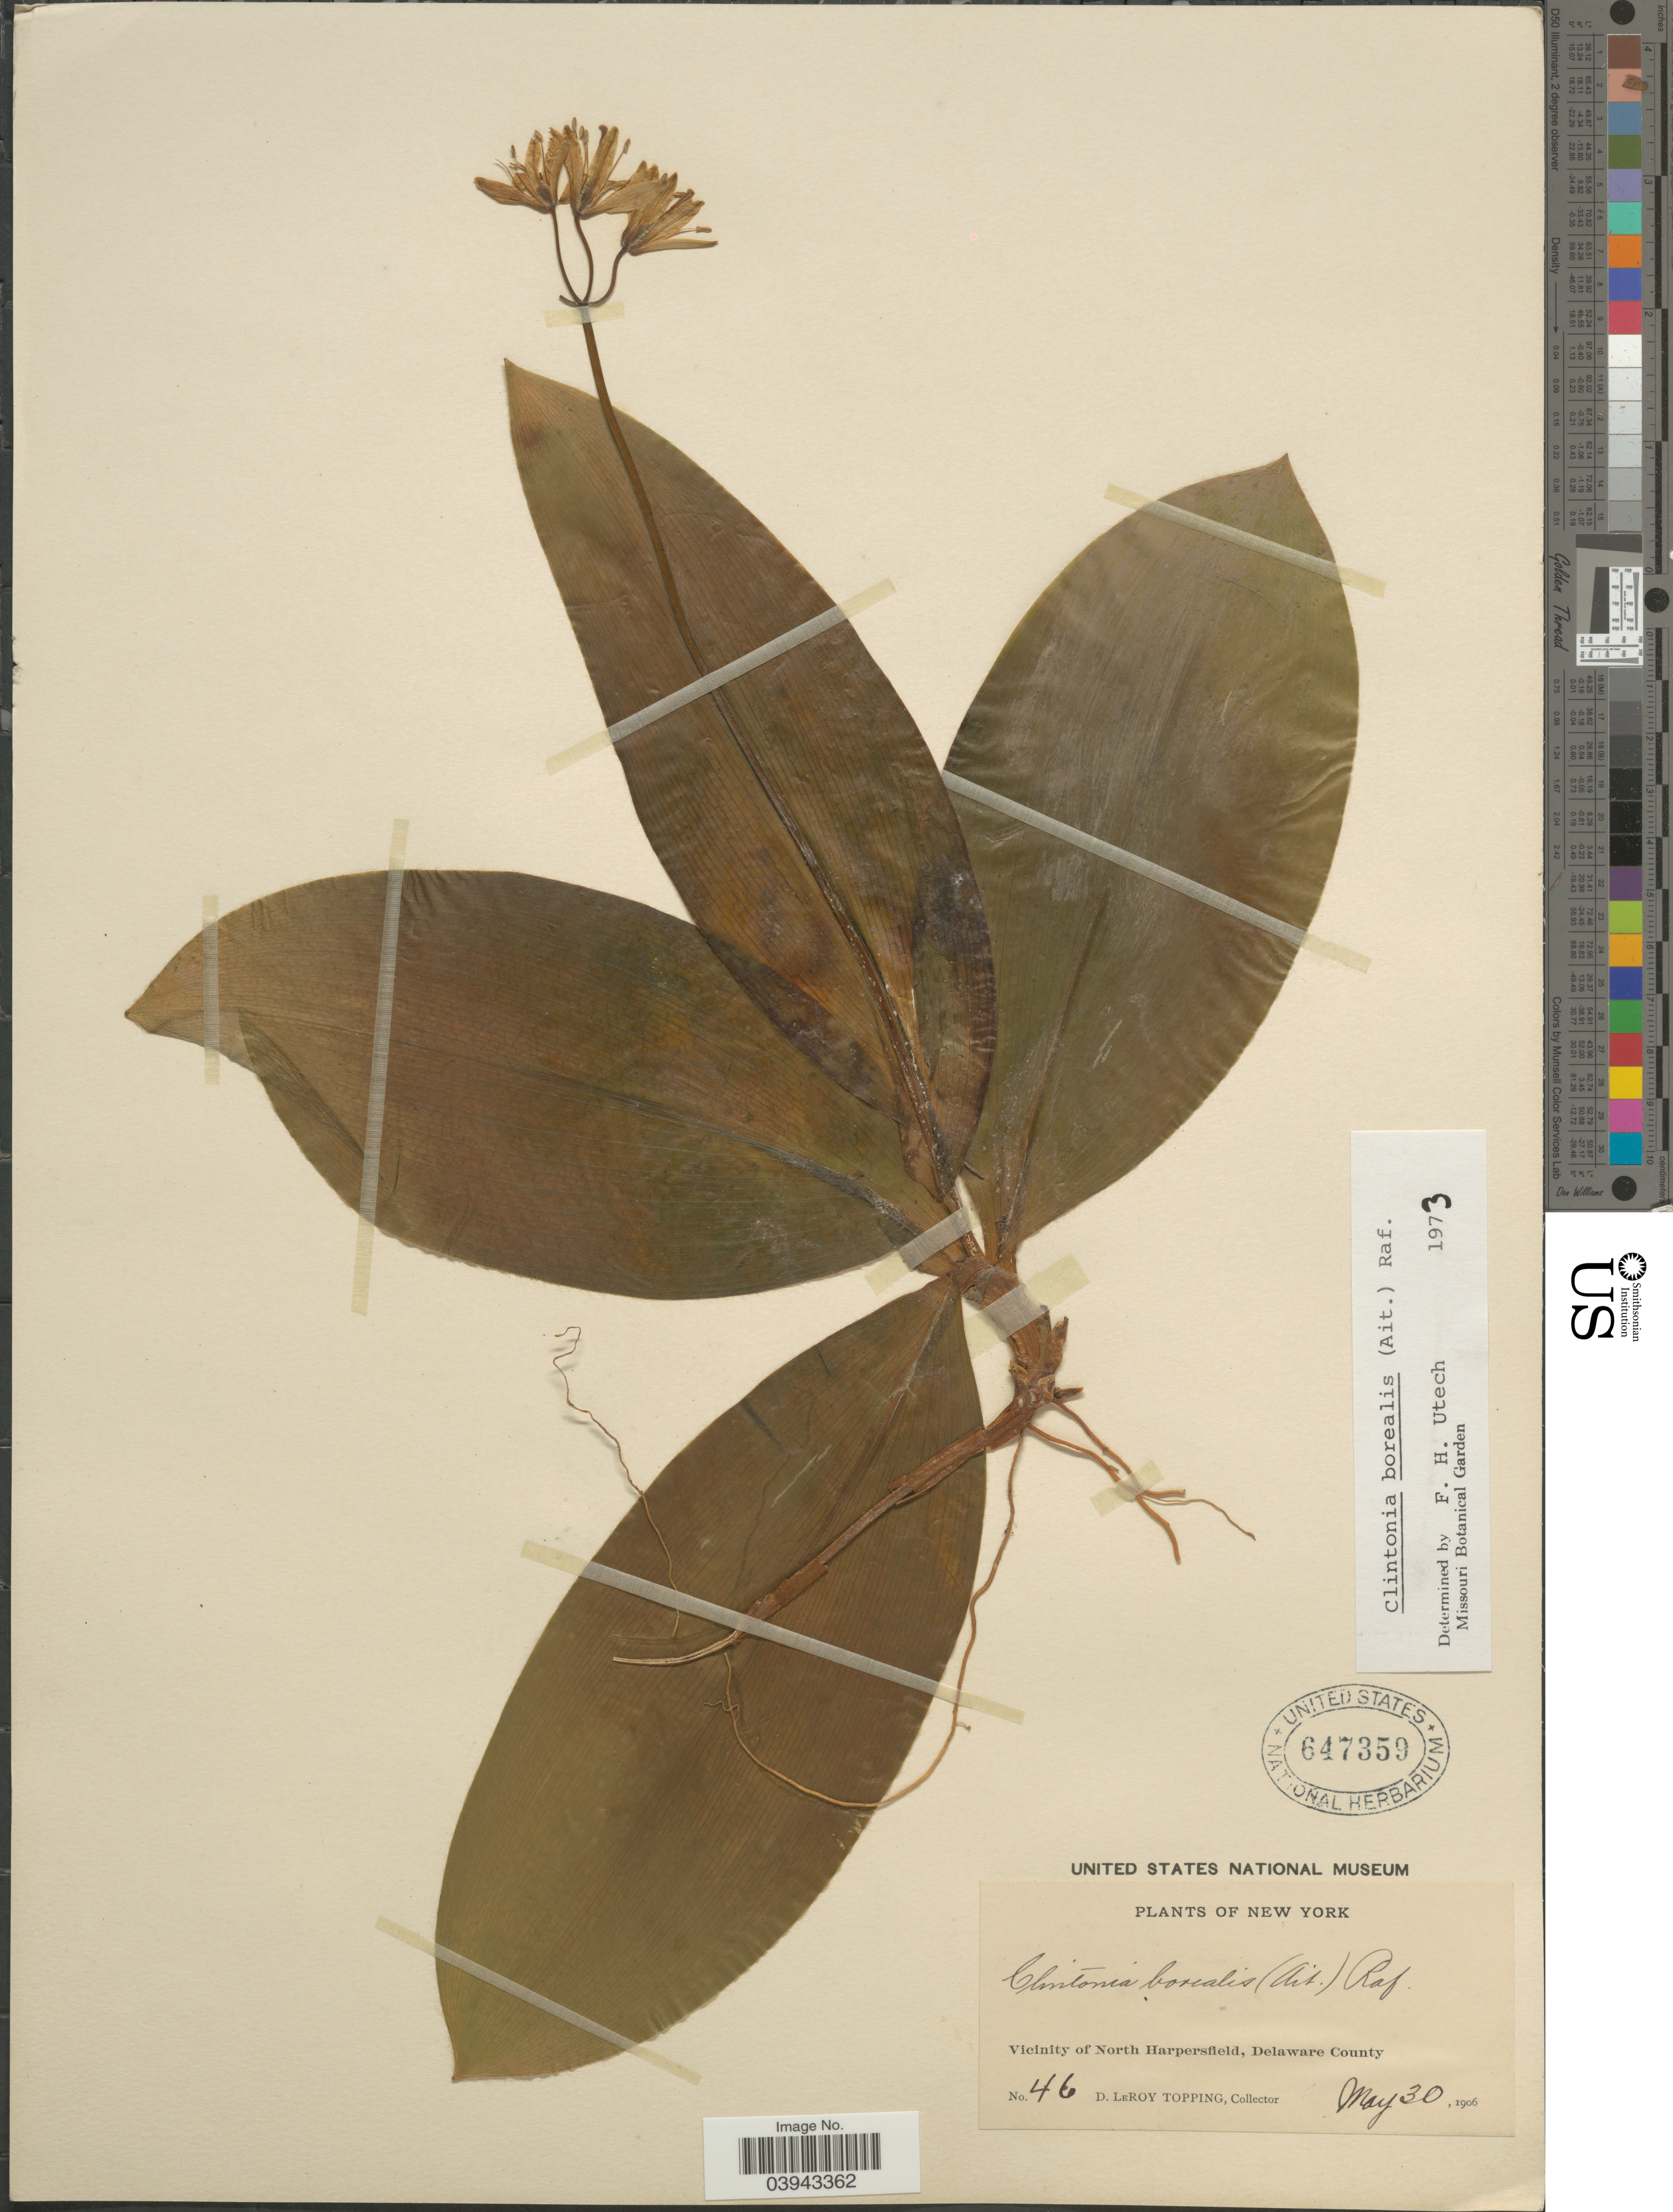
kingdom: Plantae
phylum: Tracheophyta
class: Liliopsida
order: Liliales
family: Liliaceae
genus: Clintonia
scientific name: Clintonia borealis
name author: (Aiton) Raf.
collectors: D. L. Topping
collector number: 46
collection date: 1906-05-30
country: United States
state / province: New York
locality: Vicinity of North Harpersfield, Delaware County.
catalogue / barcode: US 647359